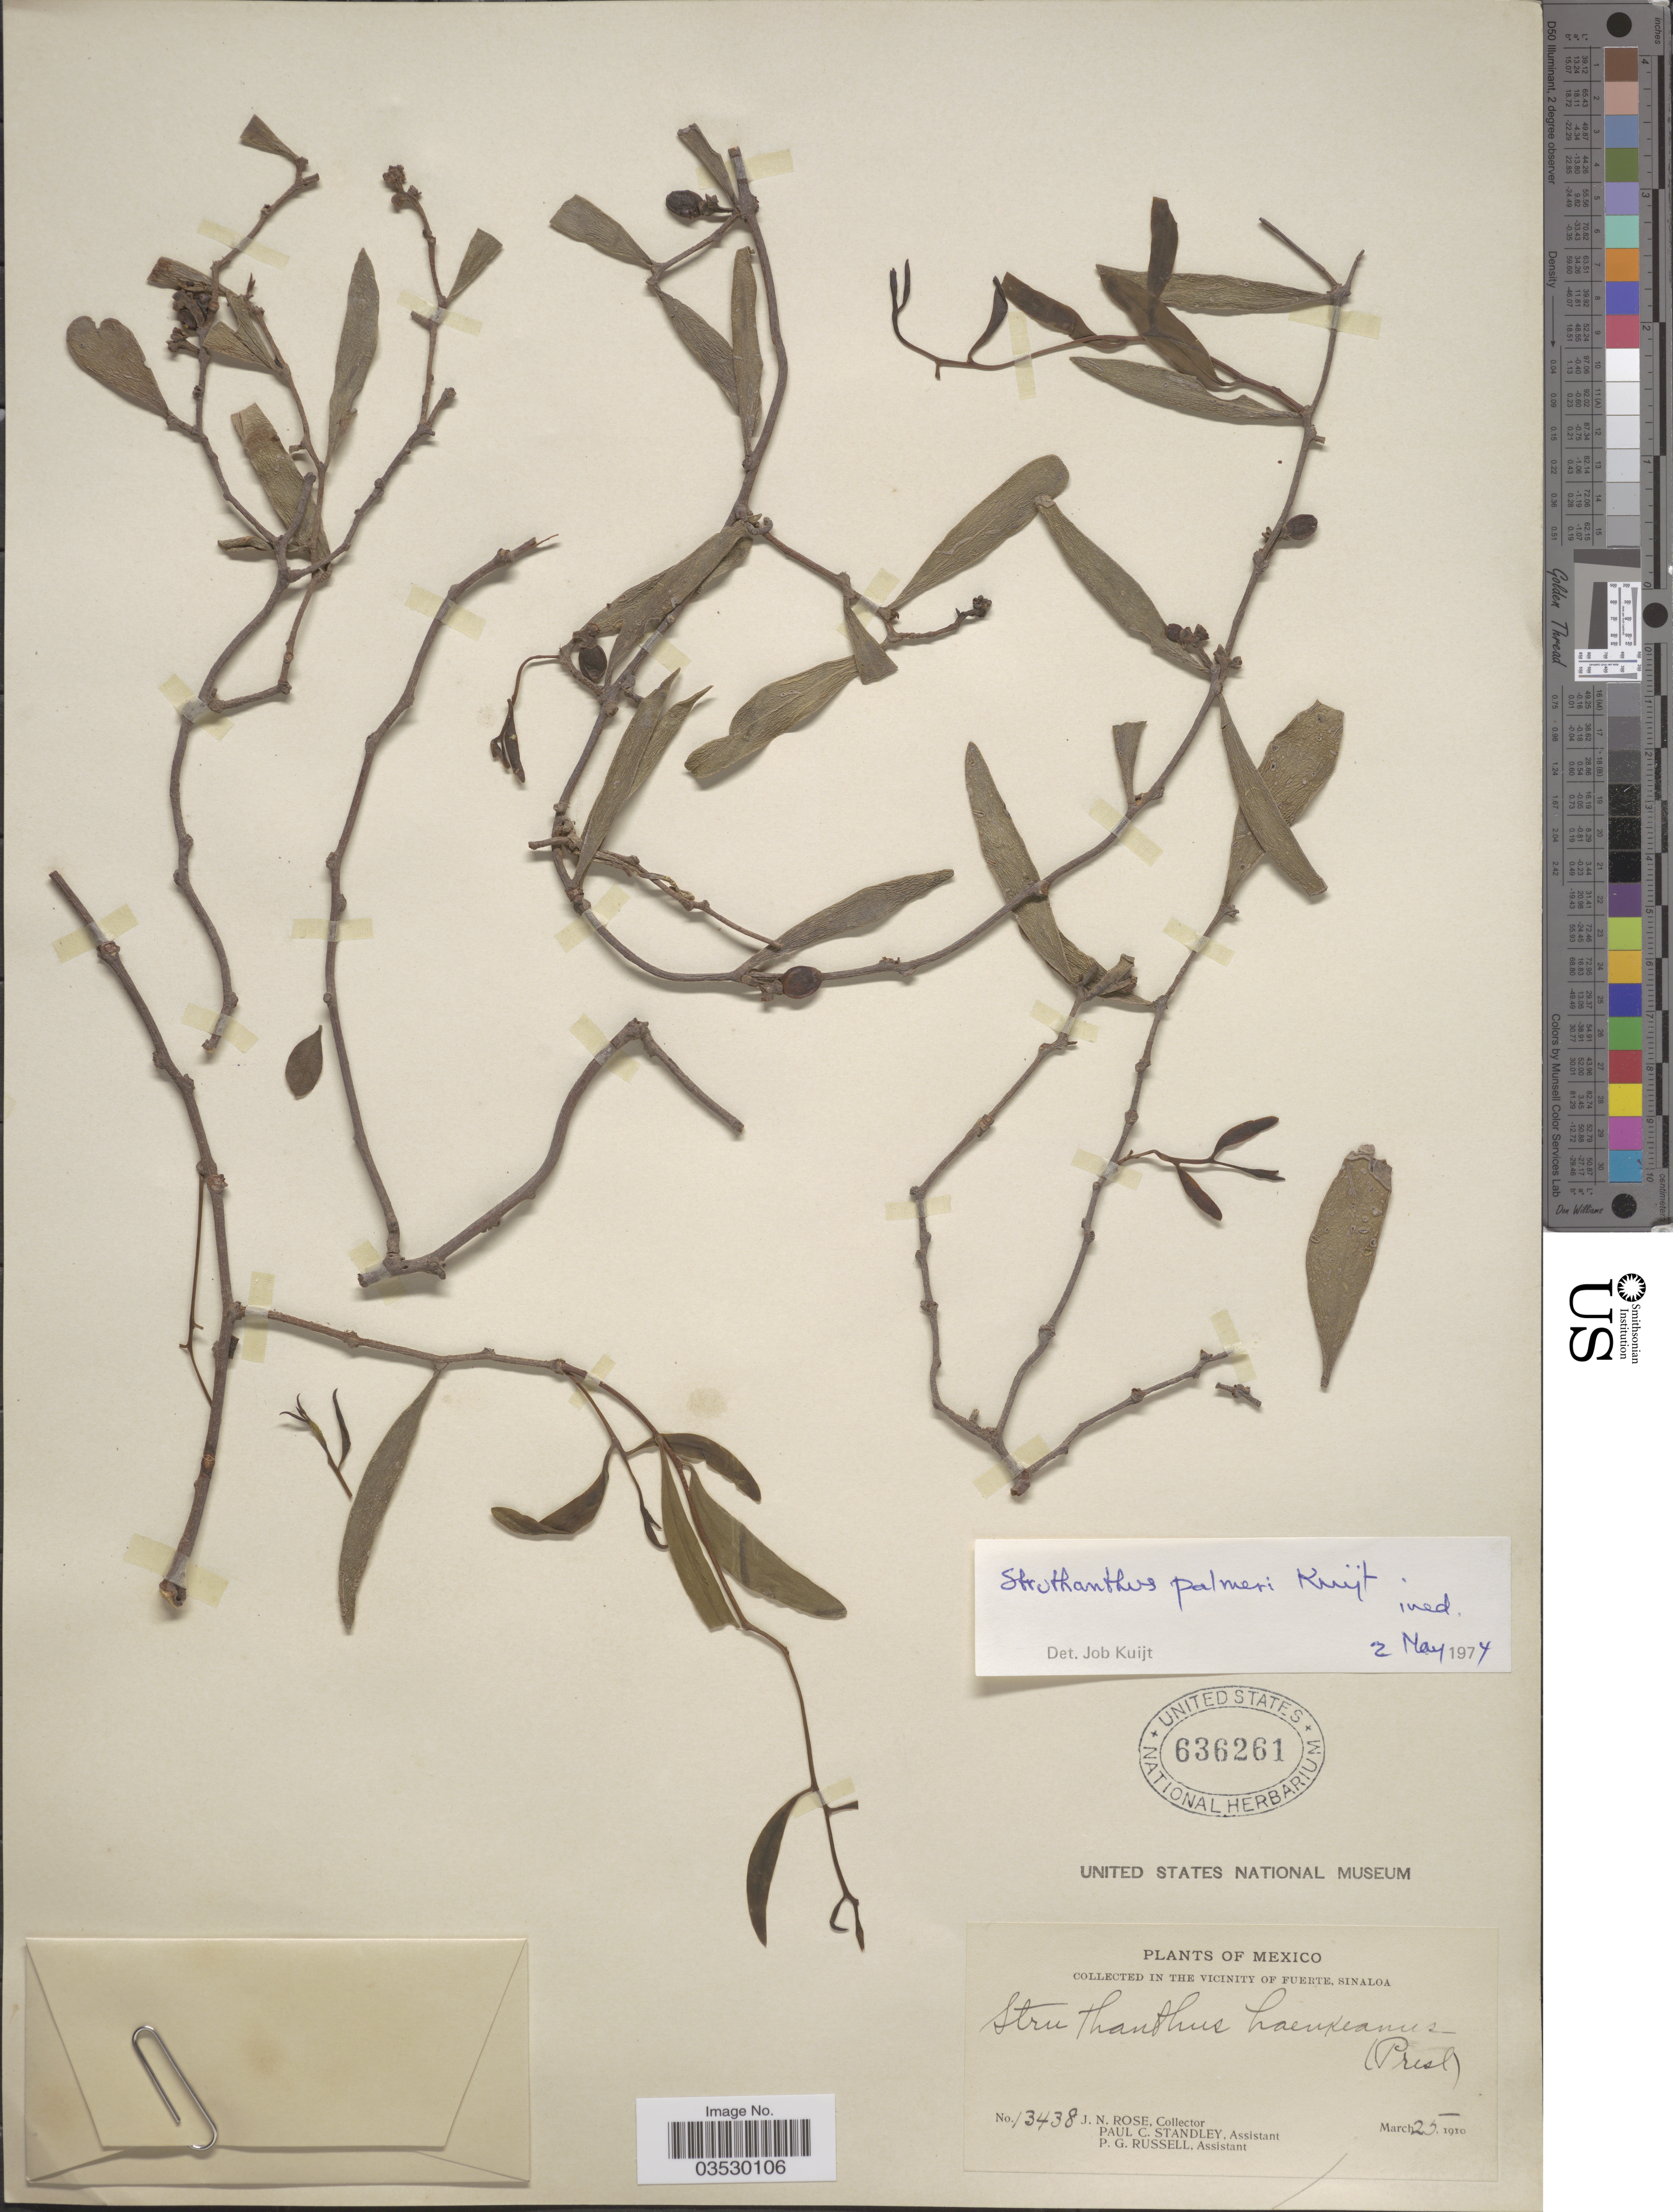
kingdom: Plantae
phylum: Tracheophyta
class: Magnoliopsida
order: Santalales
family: Loranthaceae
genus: Struthanthus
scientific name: Struthanthus palmeri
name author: Kuijt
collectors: J. N. Rose, P. C. Standley & P. G. Russell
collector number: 13438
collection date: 1910-03-25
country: Mexico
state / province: Sinaloa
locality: In the Vicinity of Fuerte.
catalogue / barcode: US 636261